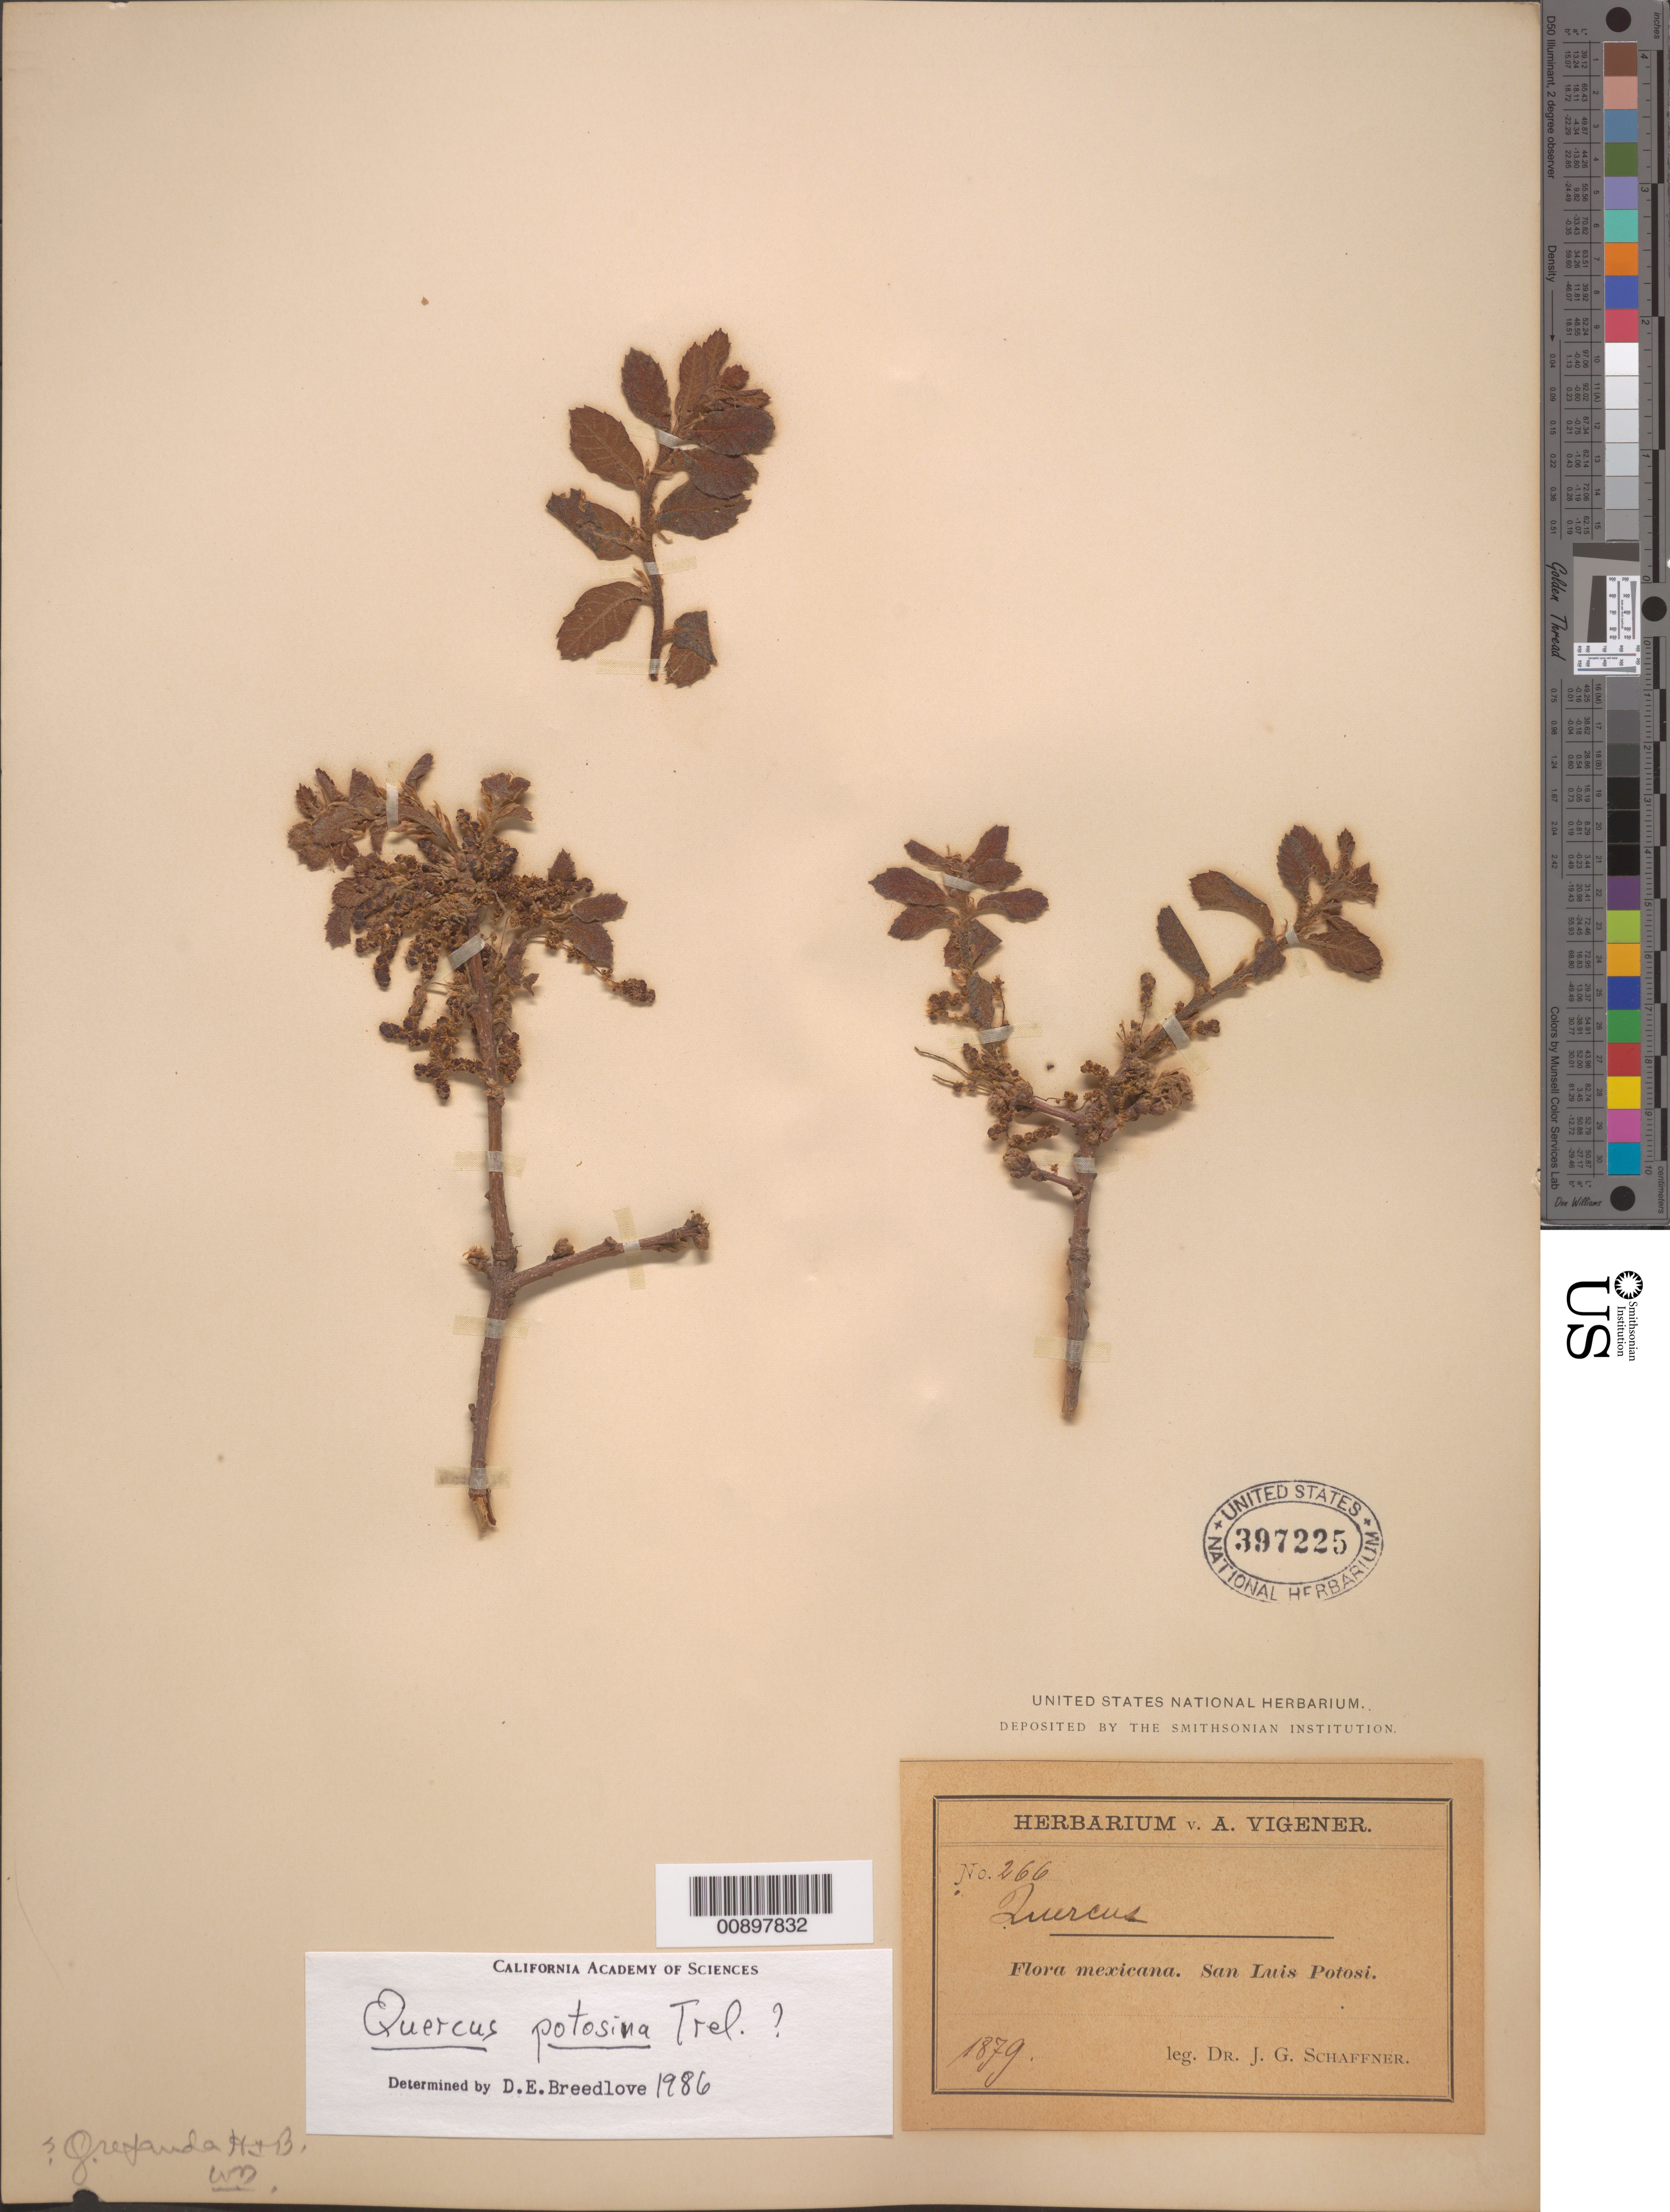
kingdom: Plantae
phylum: Tracheophyta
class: Magnoliopsida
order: Fagales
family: Fagaceae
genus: Quercus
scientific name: Quercus potosina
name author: Trel.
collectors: J. G. Schaffner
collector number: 266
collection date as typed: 1879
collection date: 1879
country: Mexico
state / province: San Luis Potosí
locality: San Luis Potosí.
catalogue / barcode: US 397225